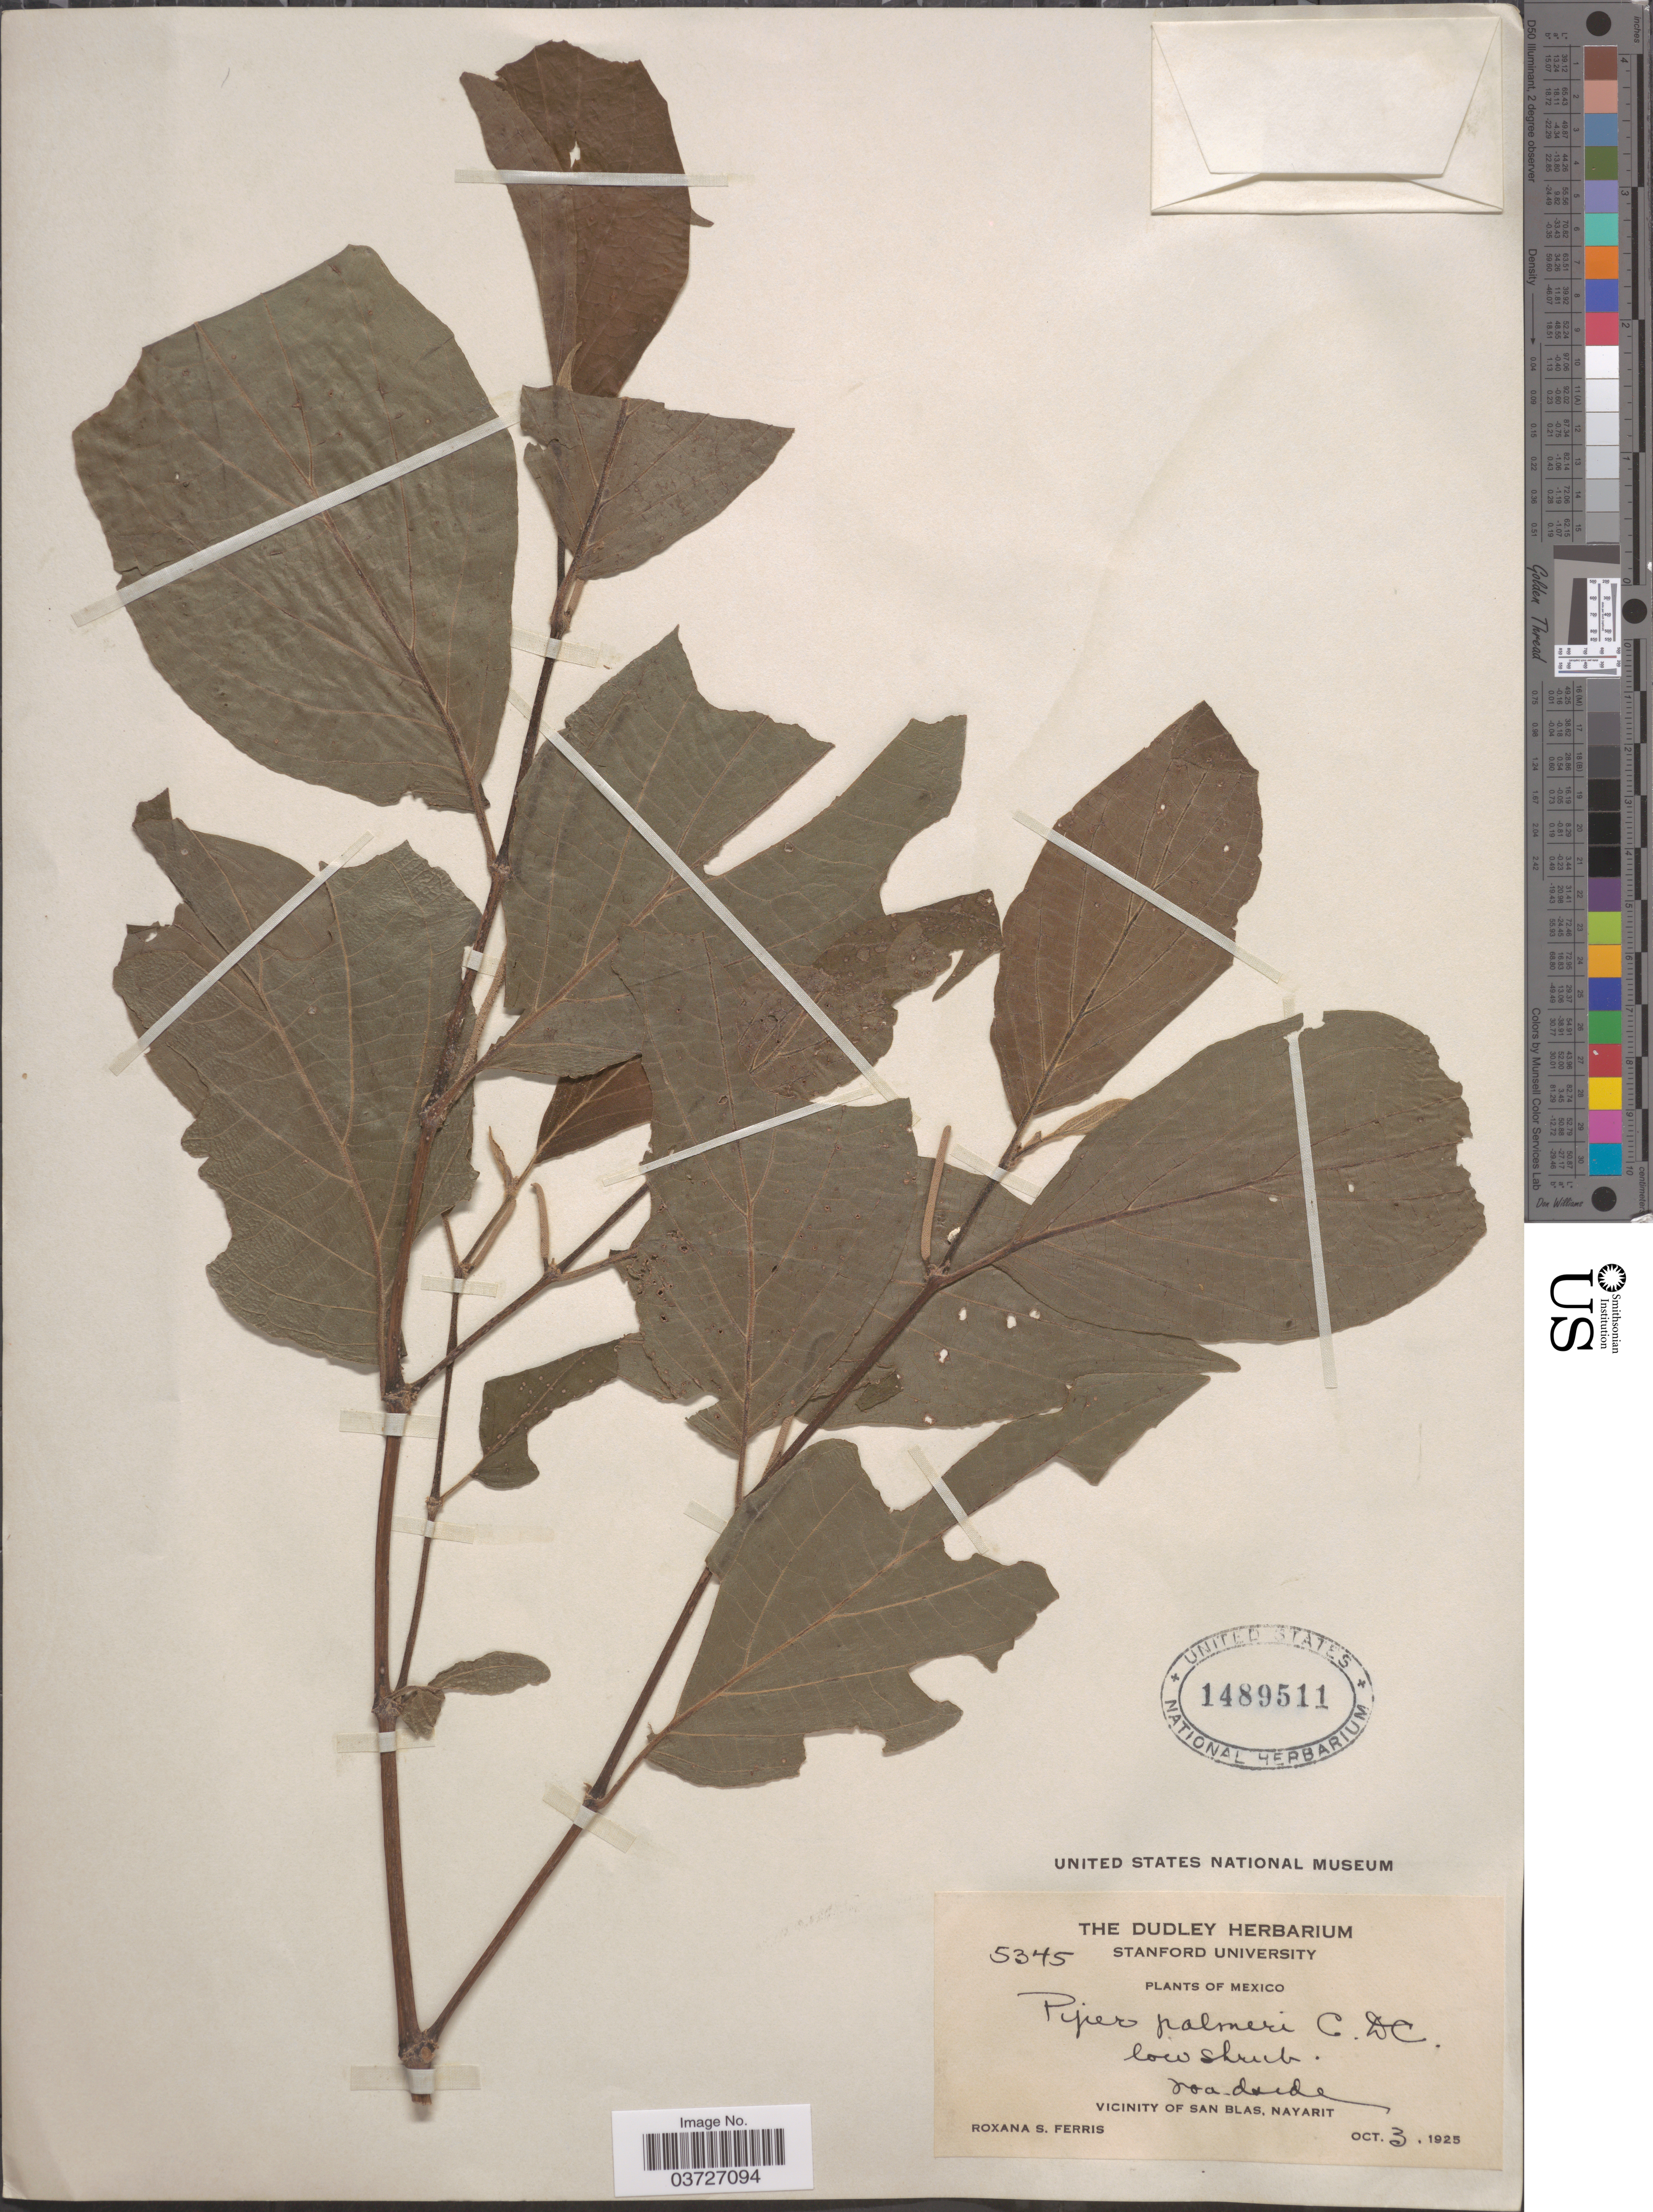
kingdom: Plantae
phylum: Tracheophyta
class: Magnoliopsida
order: Piperales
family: Piperaceae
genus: Piper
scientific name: Piper palmeri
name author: C. DC.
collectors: R. S. Ferris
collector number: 5345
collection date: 1925-10-03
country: Mexico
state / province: Nayarit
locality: Vicinity of San Blas.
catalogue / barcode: US 1489511